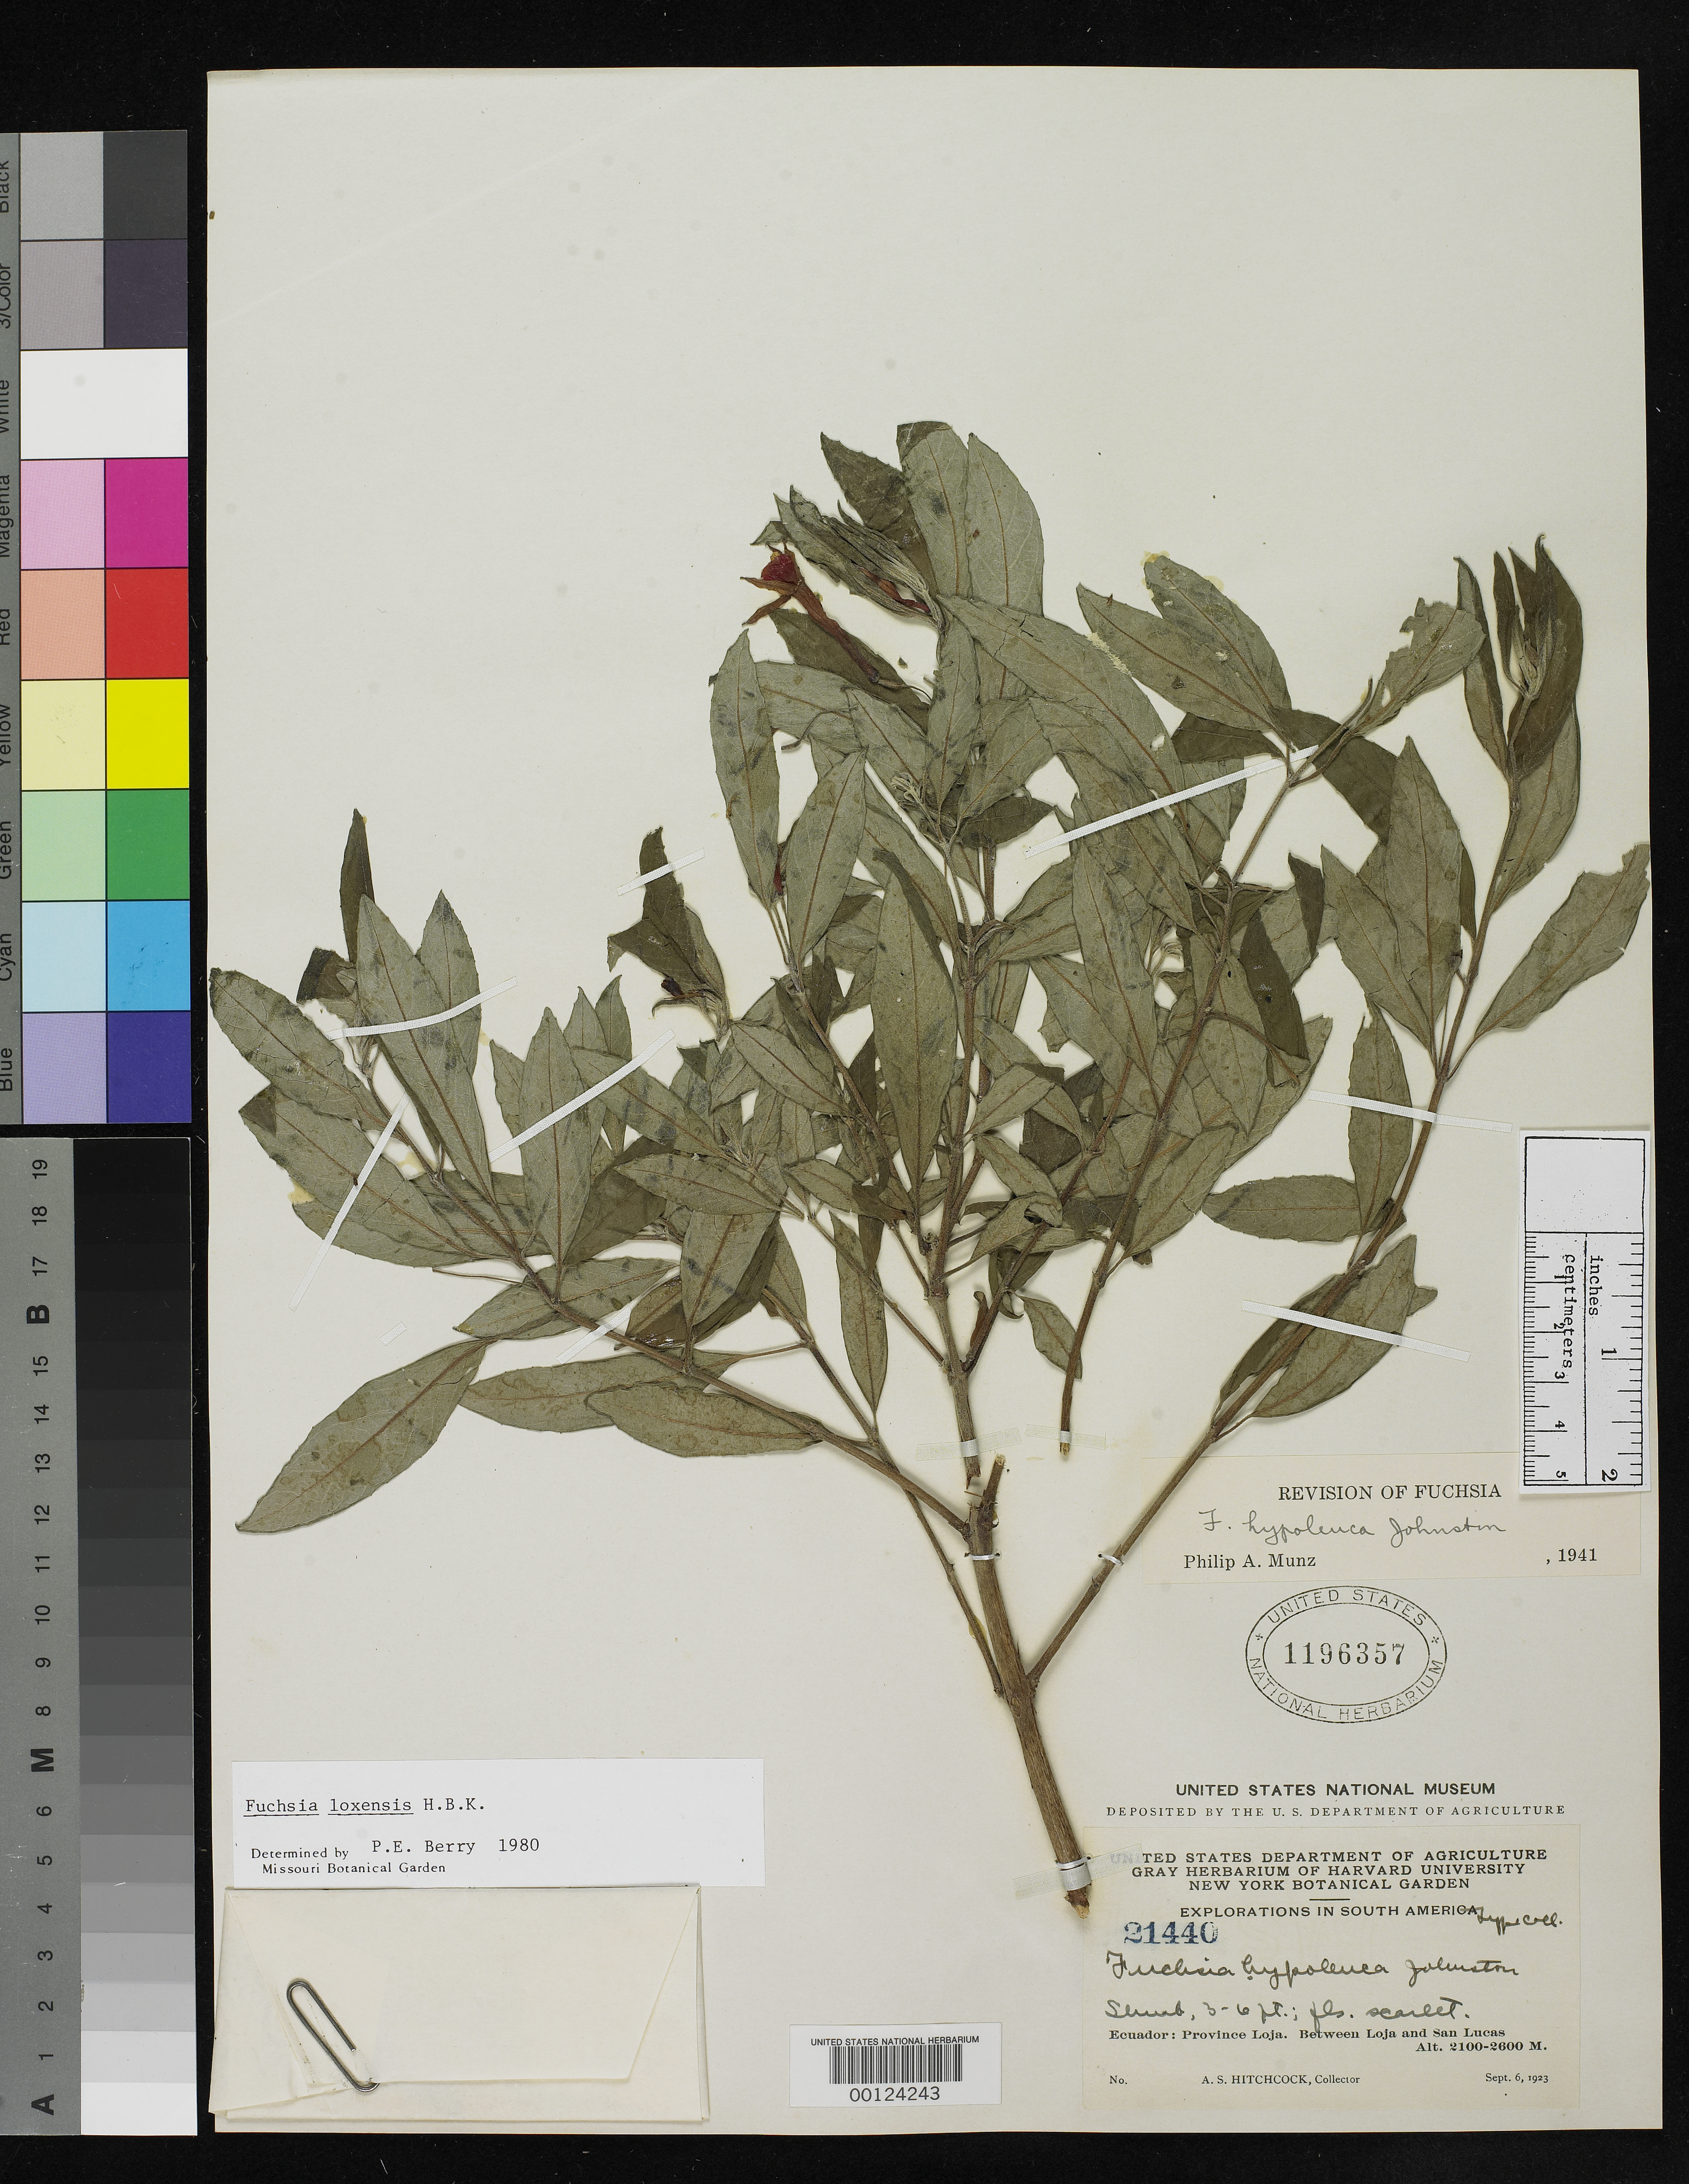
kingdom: Plantae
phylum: Tracheophyta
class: Magnoliopsida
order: Myrtales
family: Onagraceae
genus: Fuchsia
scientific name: Fuchsia hypoleuca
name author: I.M. Johnst.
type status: Isotype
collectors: A. S. Hitchcock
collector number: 21440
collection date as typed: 06 Sep 1923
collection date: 1923-09-06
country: Ecuador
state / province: Loja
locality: Between Loja and San Lucas.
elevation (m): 2100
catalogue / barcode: US 1196357